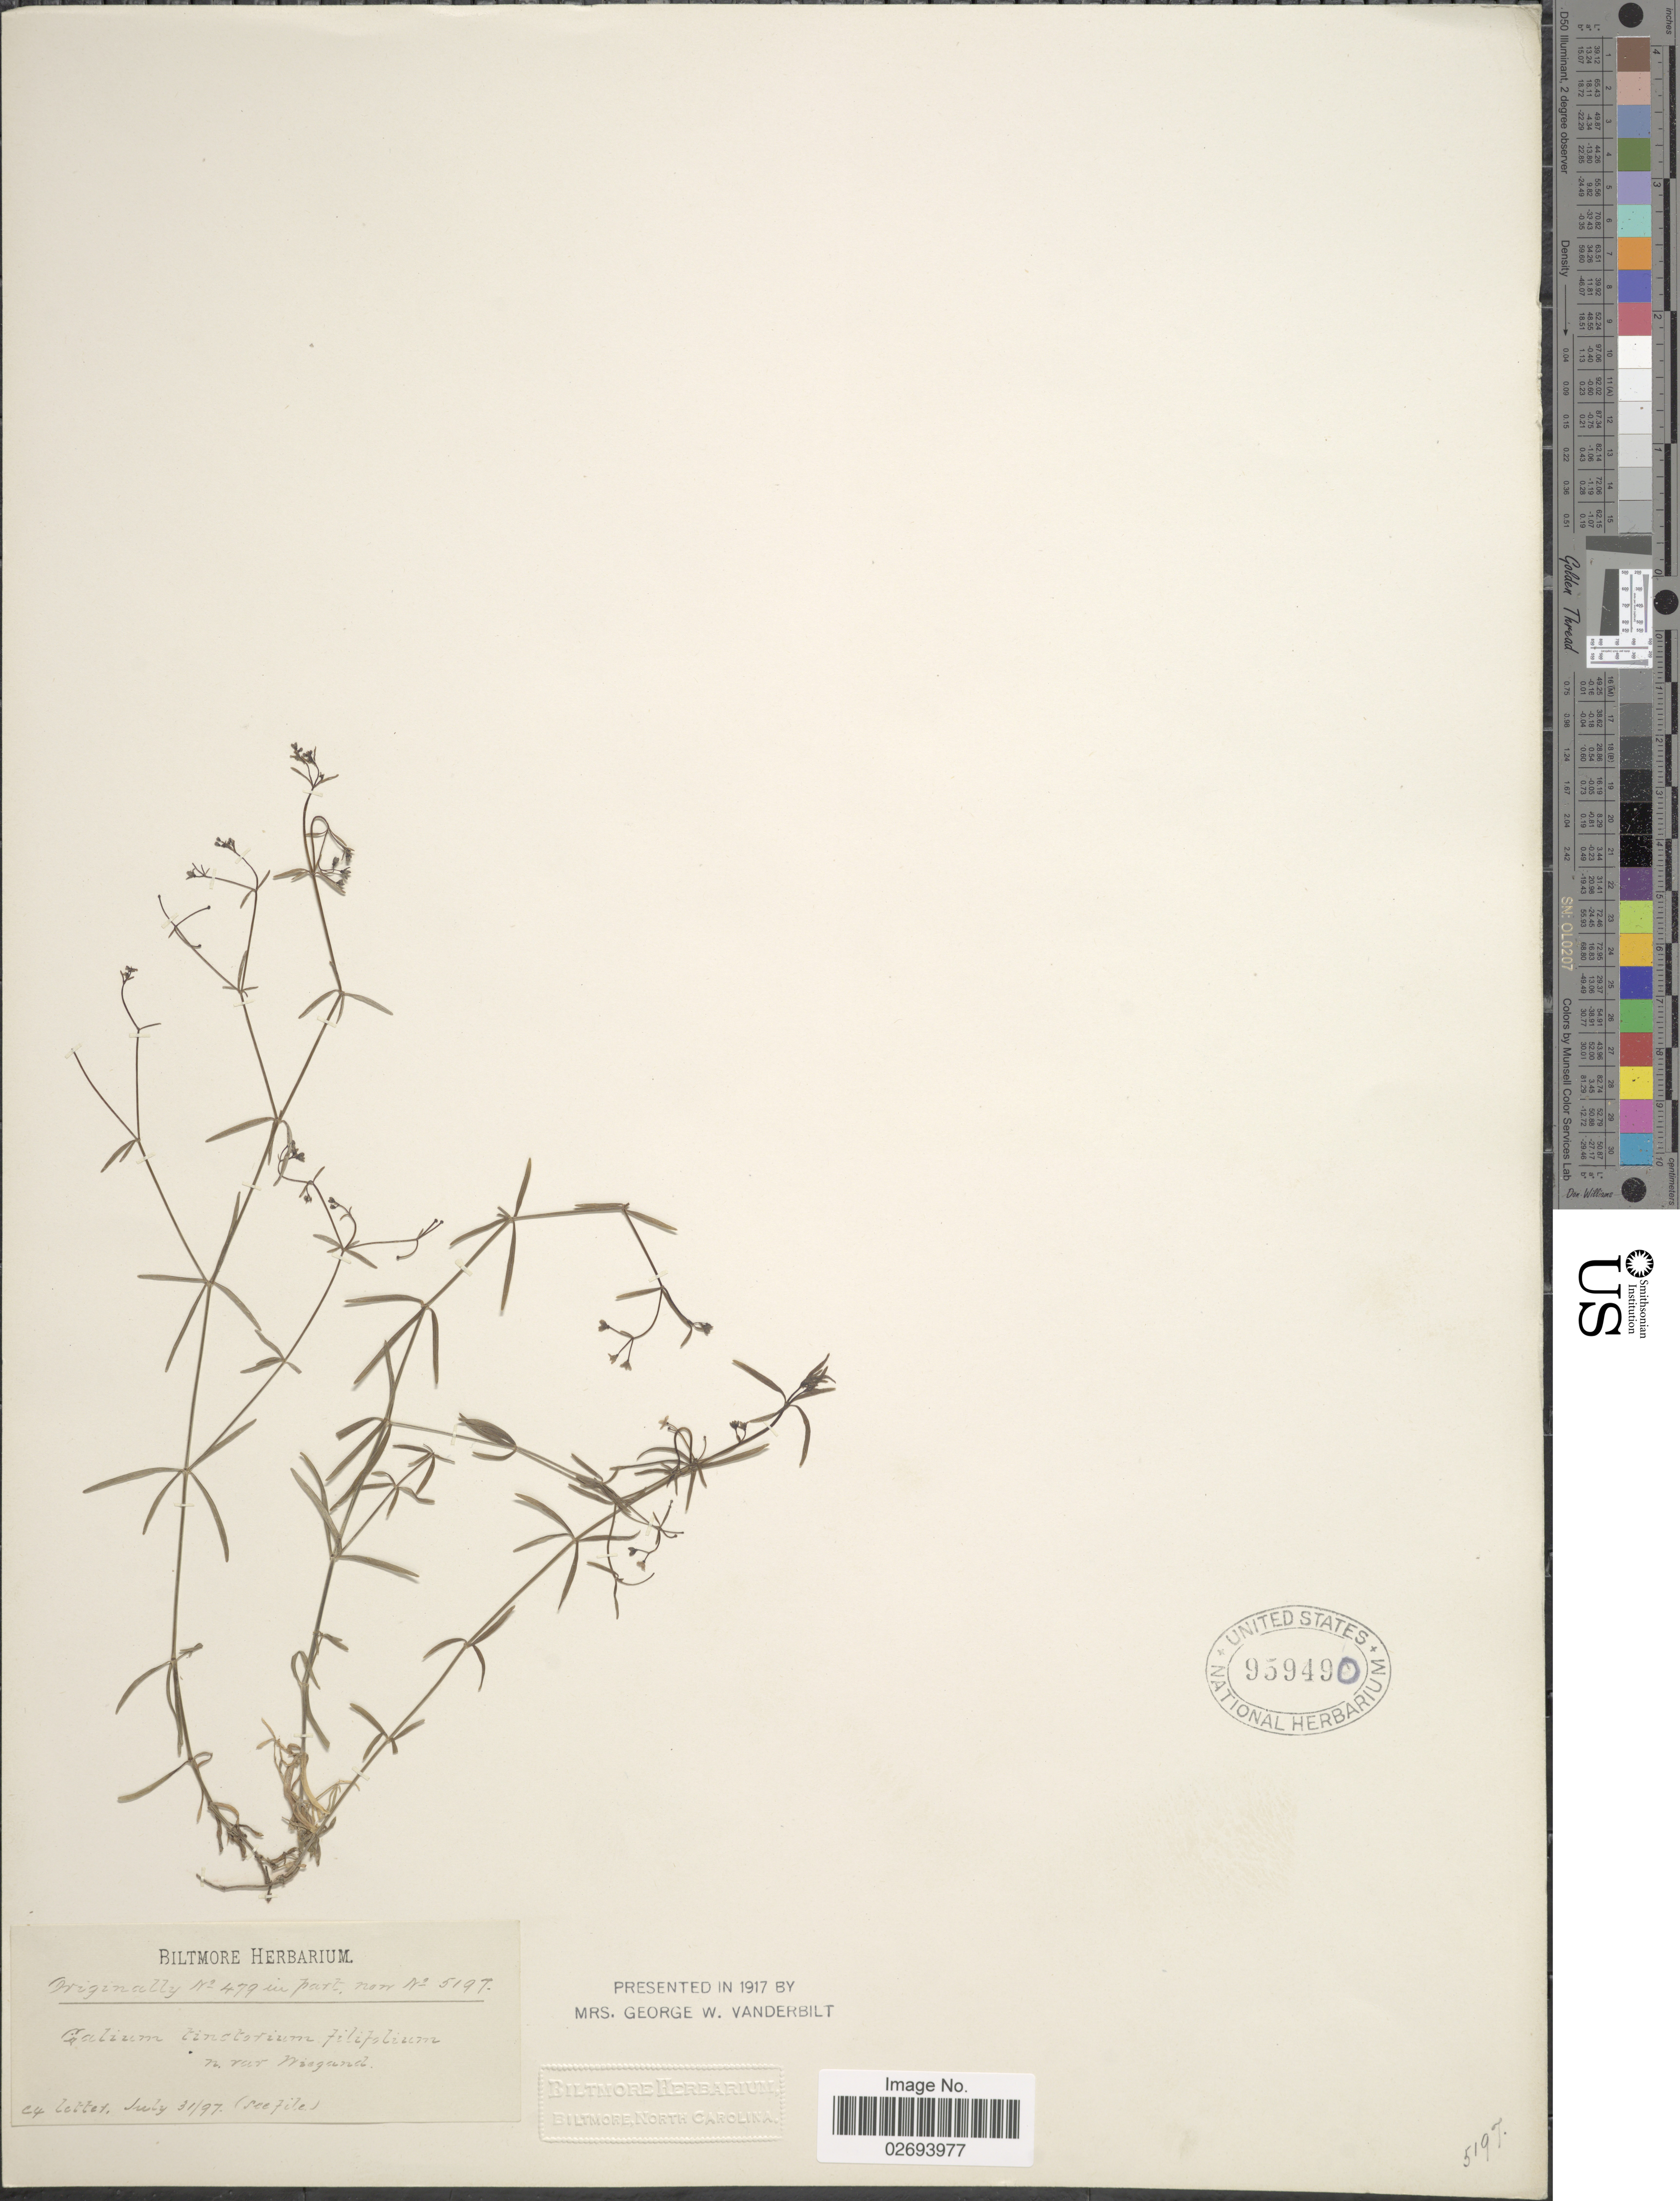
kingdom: Plantae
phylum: Tracheophyta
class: Magnoliopsida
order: Gentianales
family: Rubiaceae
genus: Galium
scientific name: Galium tinctorium var. filifolium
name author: Wiegand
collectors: ex herb. Biltmore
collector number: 5197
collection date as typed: Transcribed d/m/y: 31/7/97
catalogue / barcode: US 959490